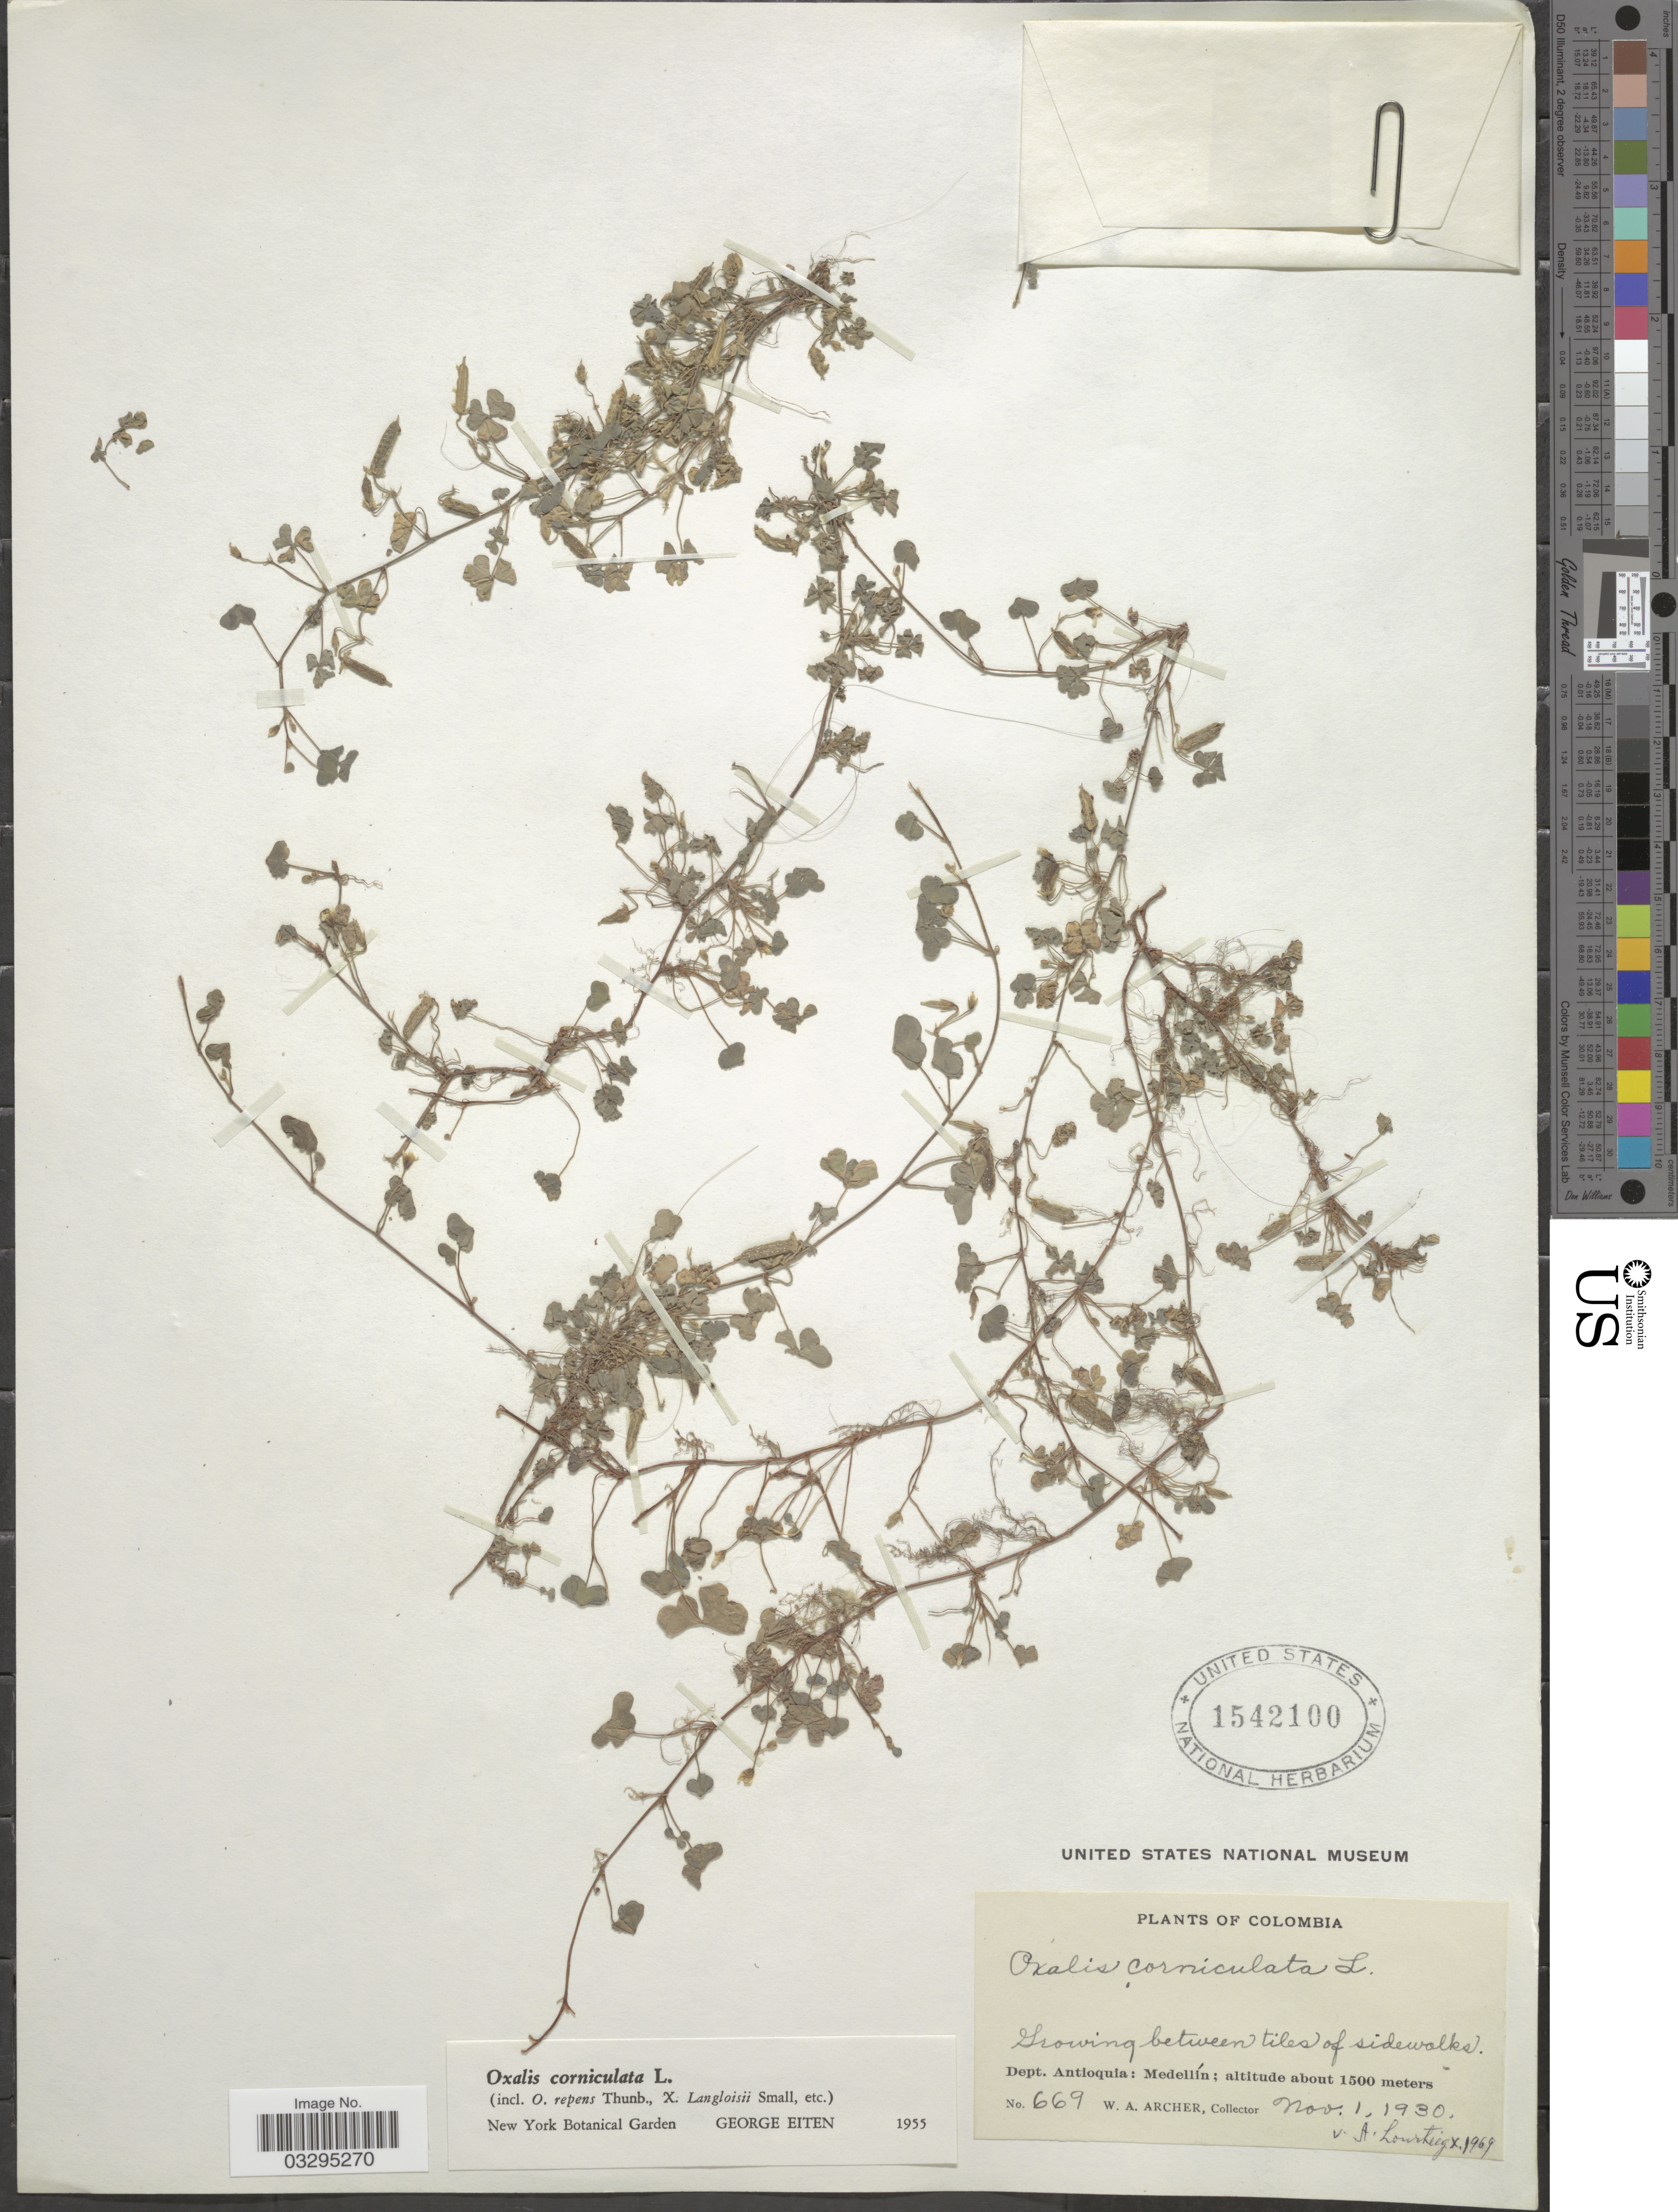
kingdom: Plantae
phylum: Tracheophyta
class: Magnoliopsida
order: Oxalidales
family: Oxalidaceae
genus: Oxalis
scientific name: Oxalis corniculata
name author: L.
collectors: W. Archer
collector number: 669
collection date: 1930-11-01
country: Colombia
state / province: Antioquia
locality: Dept. Antioquia: Medellín.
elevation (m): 1500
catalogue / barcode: US 1542100